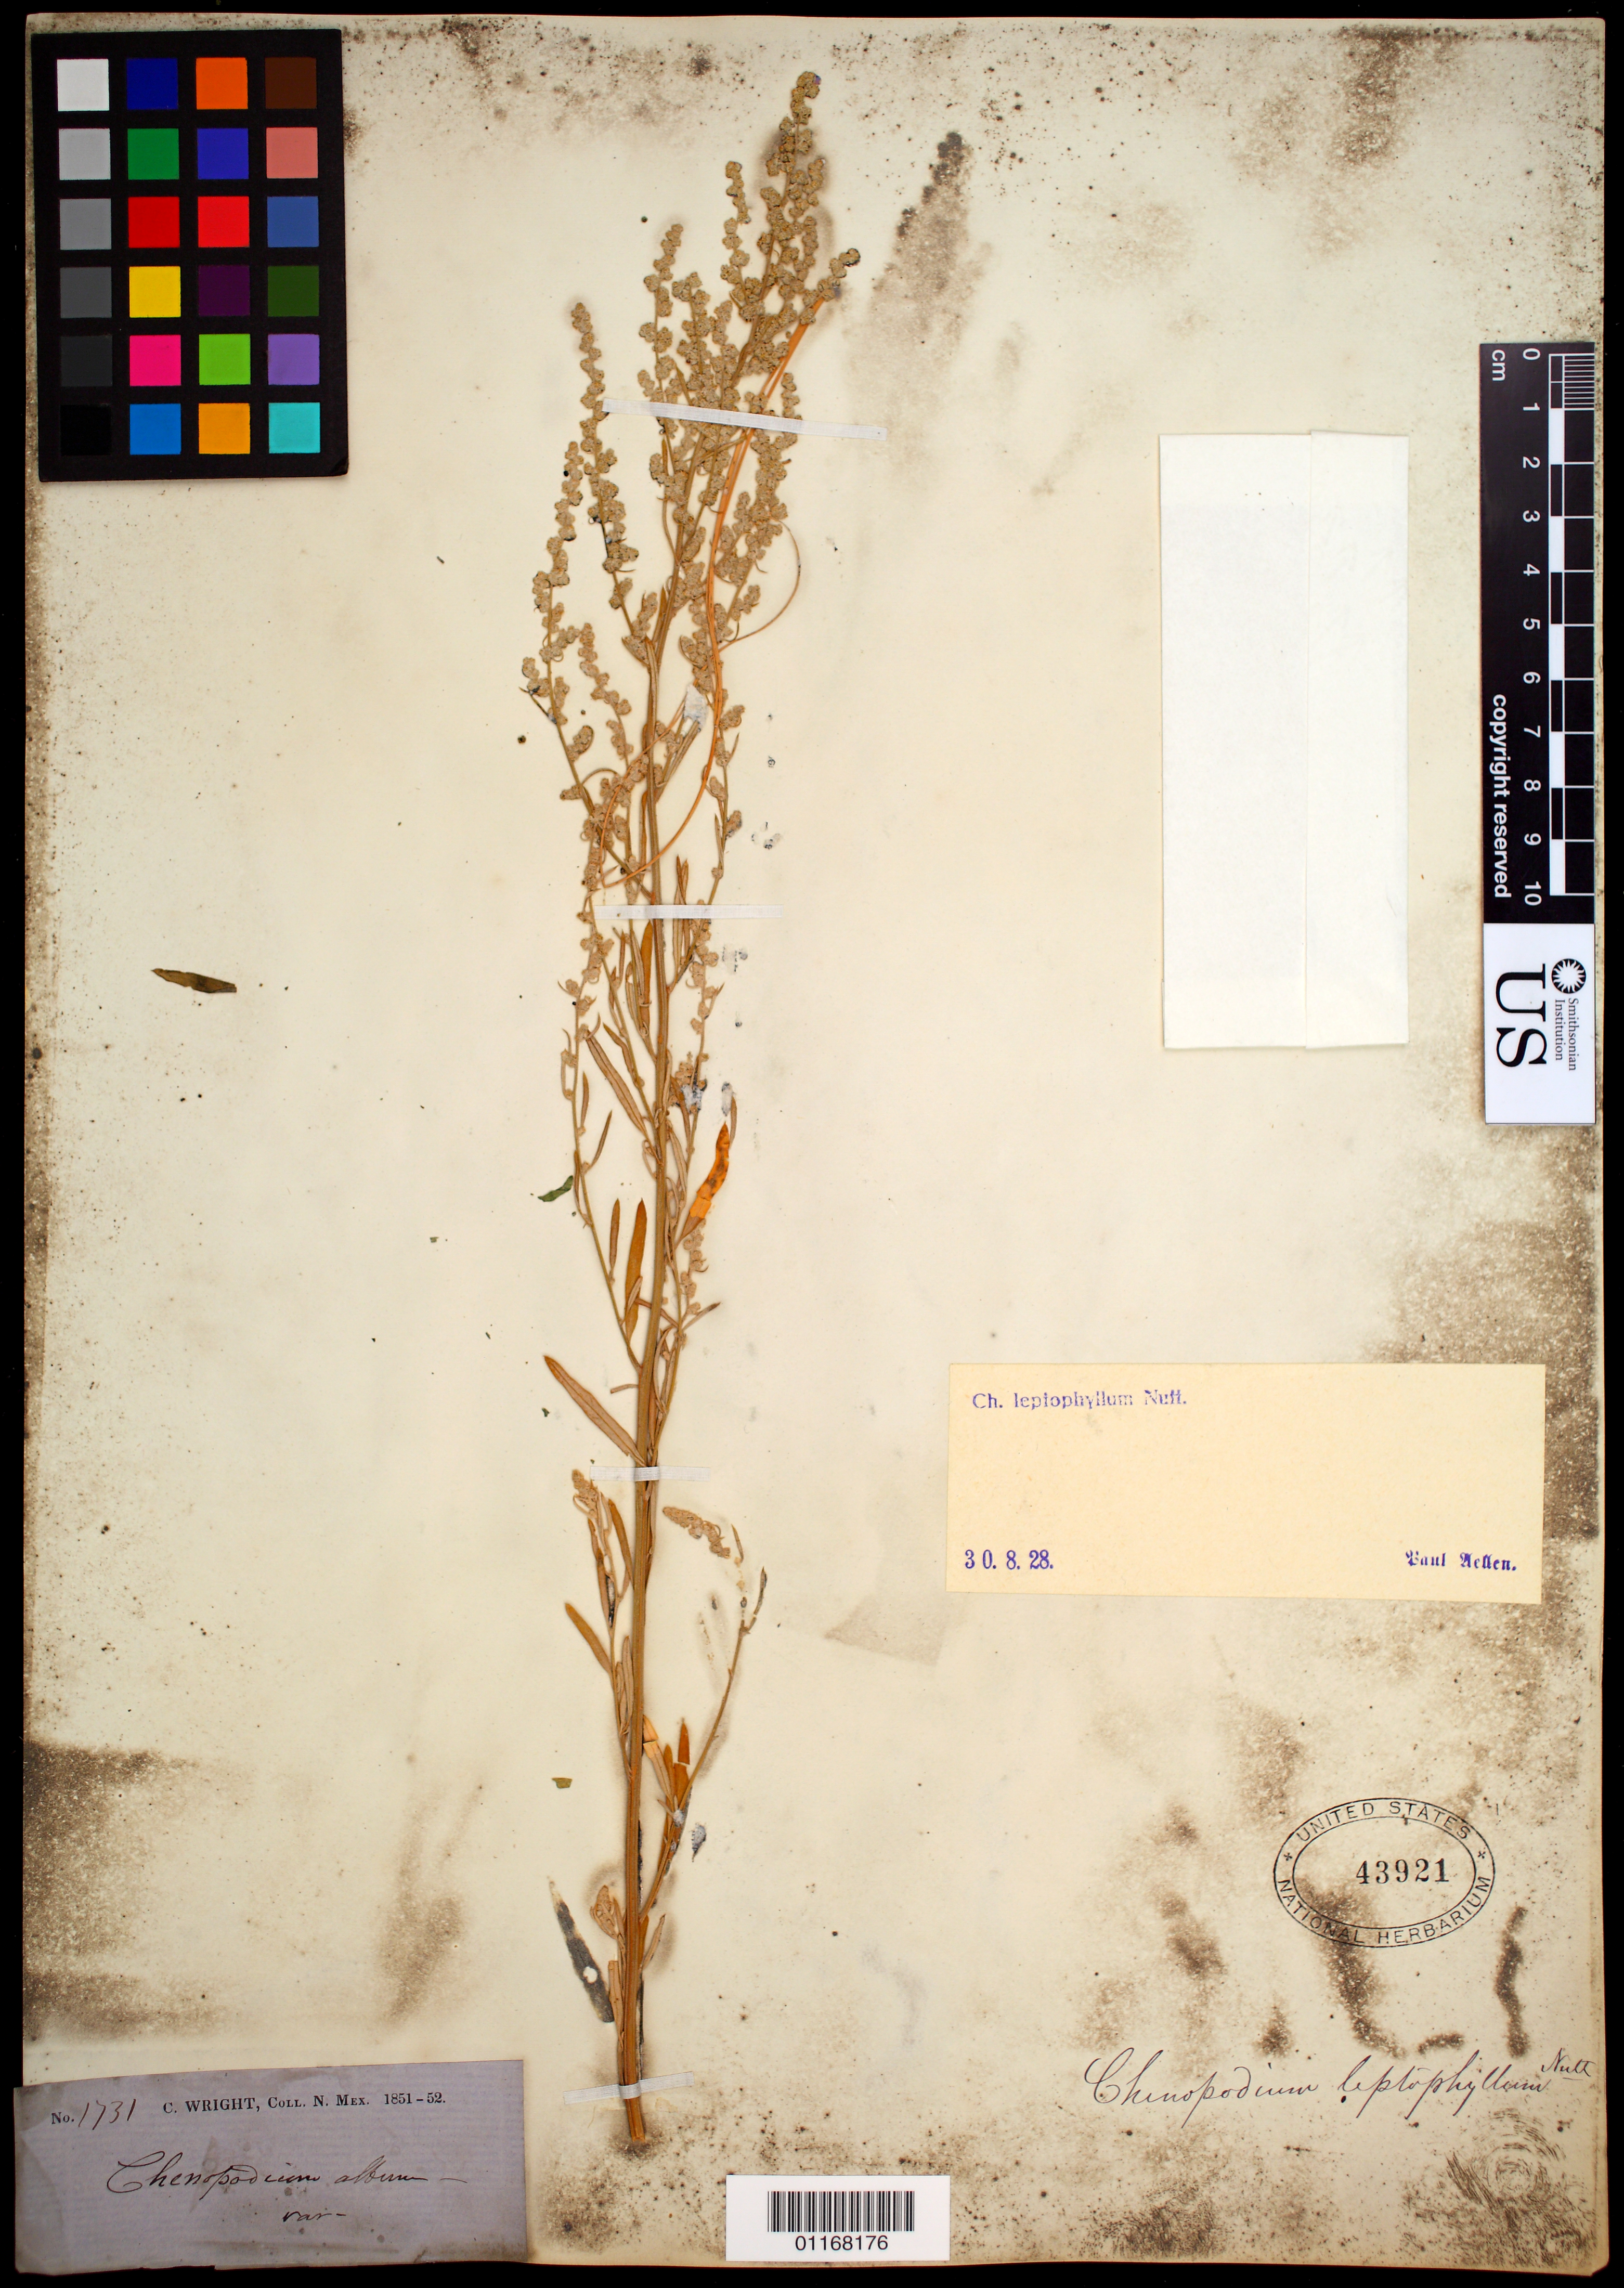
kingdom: Plantae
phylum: Tracheophyta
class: Magnoliopsida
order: Caryophyllales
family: Amaranthaceae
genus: Chenopodium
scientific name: Chenopodium leptophyllum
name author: (Moq.) Nutt. ex S. Watson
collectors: C. Wright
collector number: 1731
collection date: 1851/1852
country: United States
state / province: New Mexico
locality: "N. Mex." [=northern Mexico or New Mexico? either way possibly referring to present-day Arizona or Texas]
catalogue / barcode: US 43921